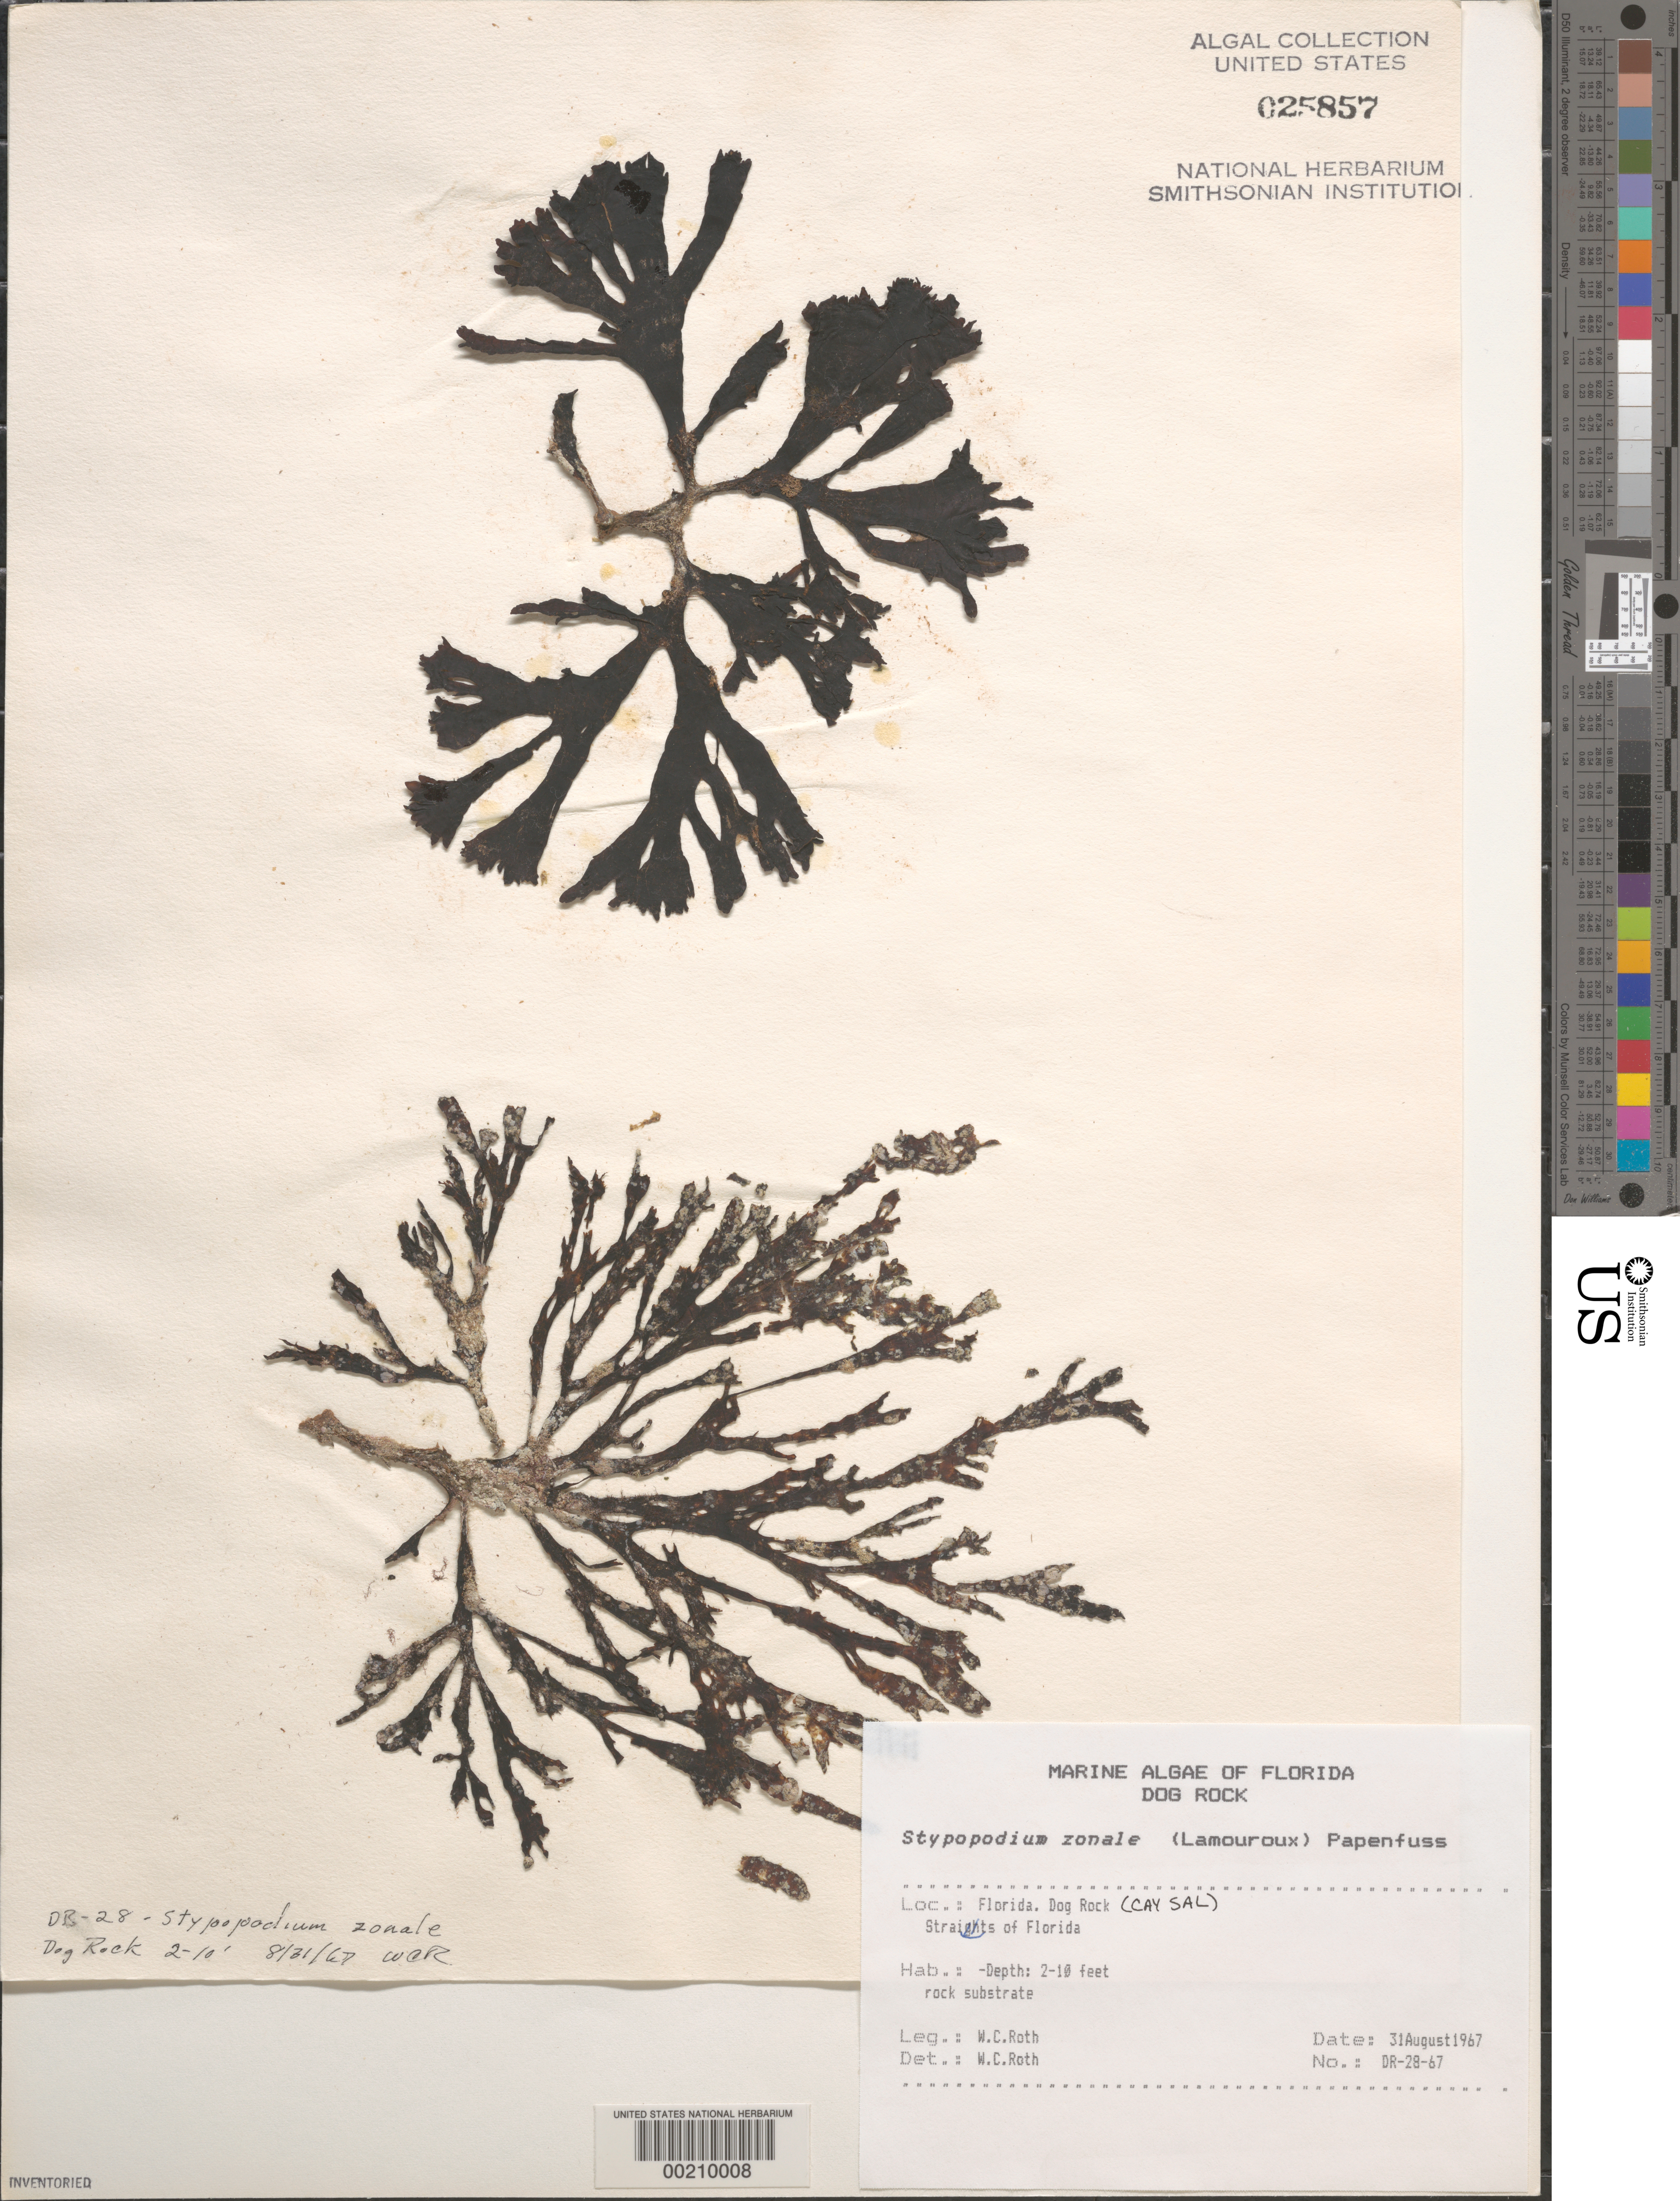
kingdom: Chromista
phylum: Ochrophyta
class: Phaeophyceae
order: Dictyotales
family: Dictyotaceae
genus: Stypopodium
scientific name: Stypopodium zonale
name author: (J.V.Lamouroux) Papenf.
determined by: Roth, W. C.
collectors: W. C. Roth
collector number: DR-28-67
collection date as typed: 31 Aug 1967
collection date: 1967-08-31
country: United States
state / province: Florida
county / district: Monroe County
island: Cay Sal (Dog Rock)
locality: Straits of Florida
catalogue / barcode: US 25857